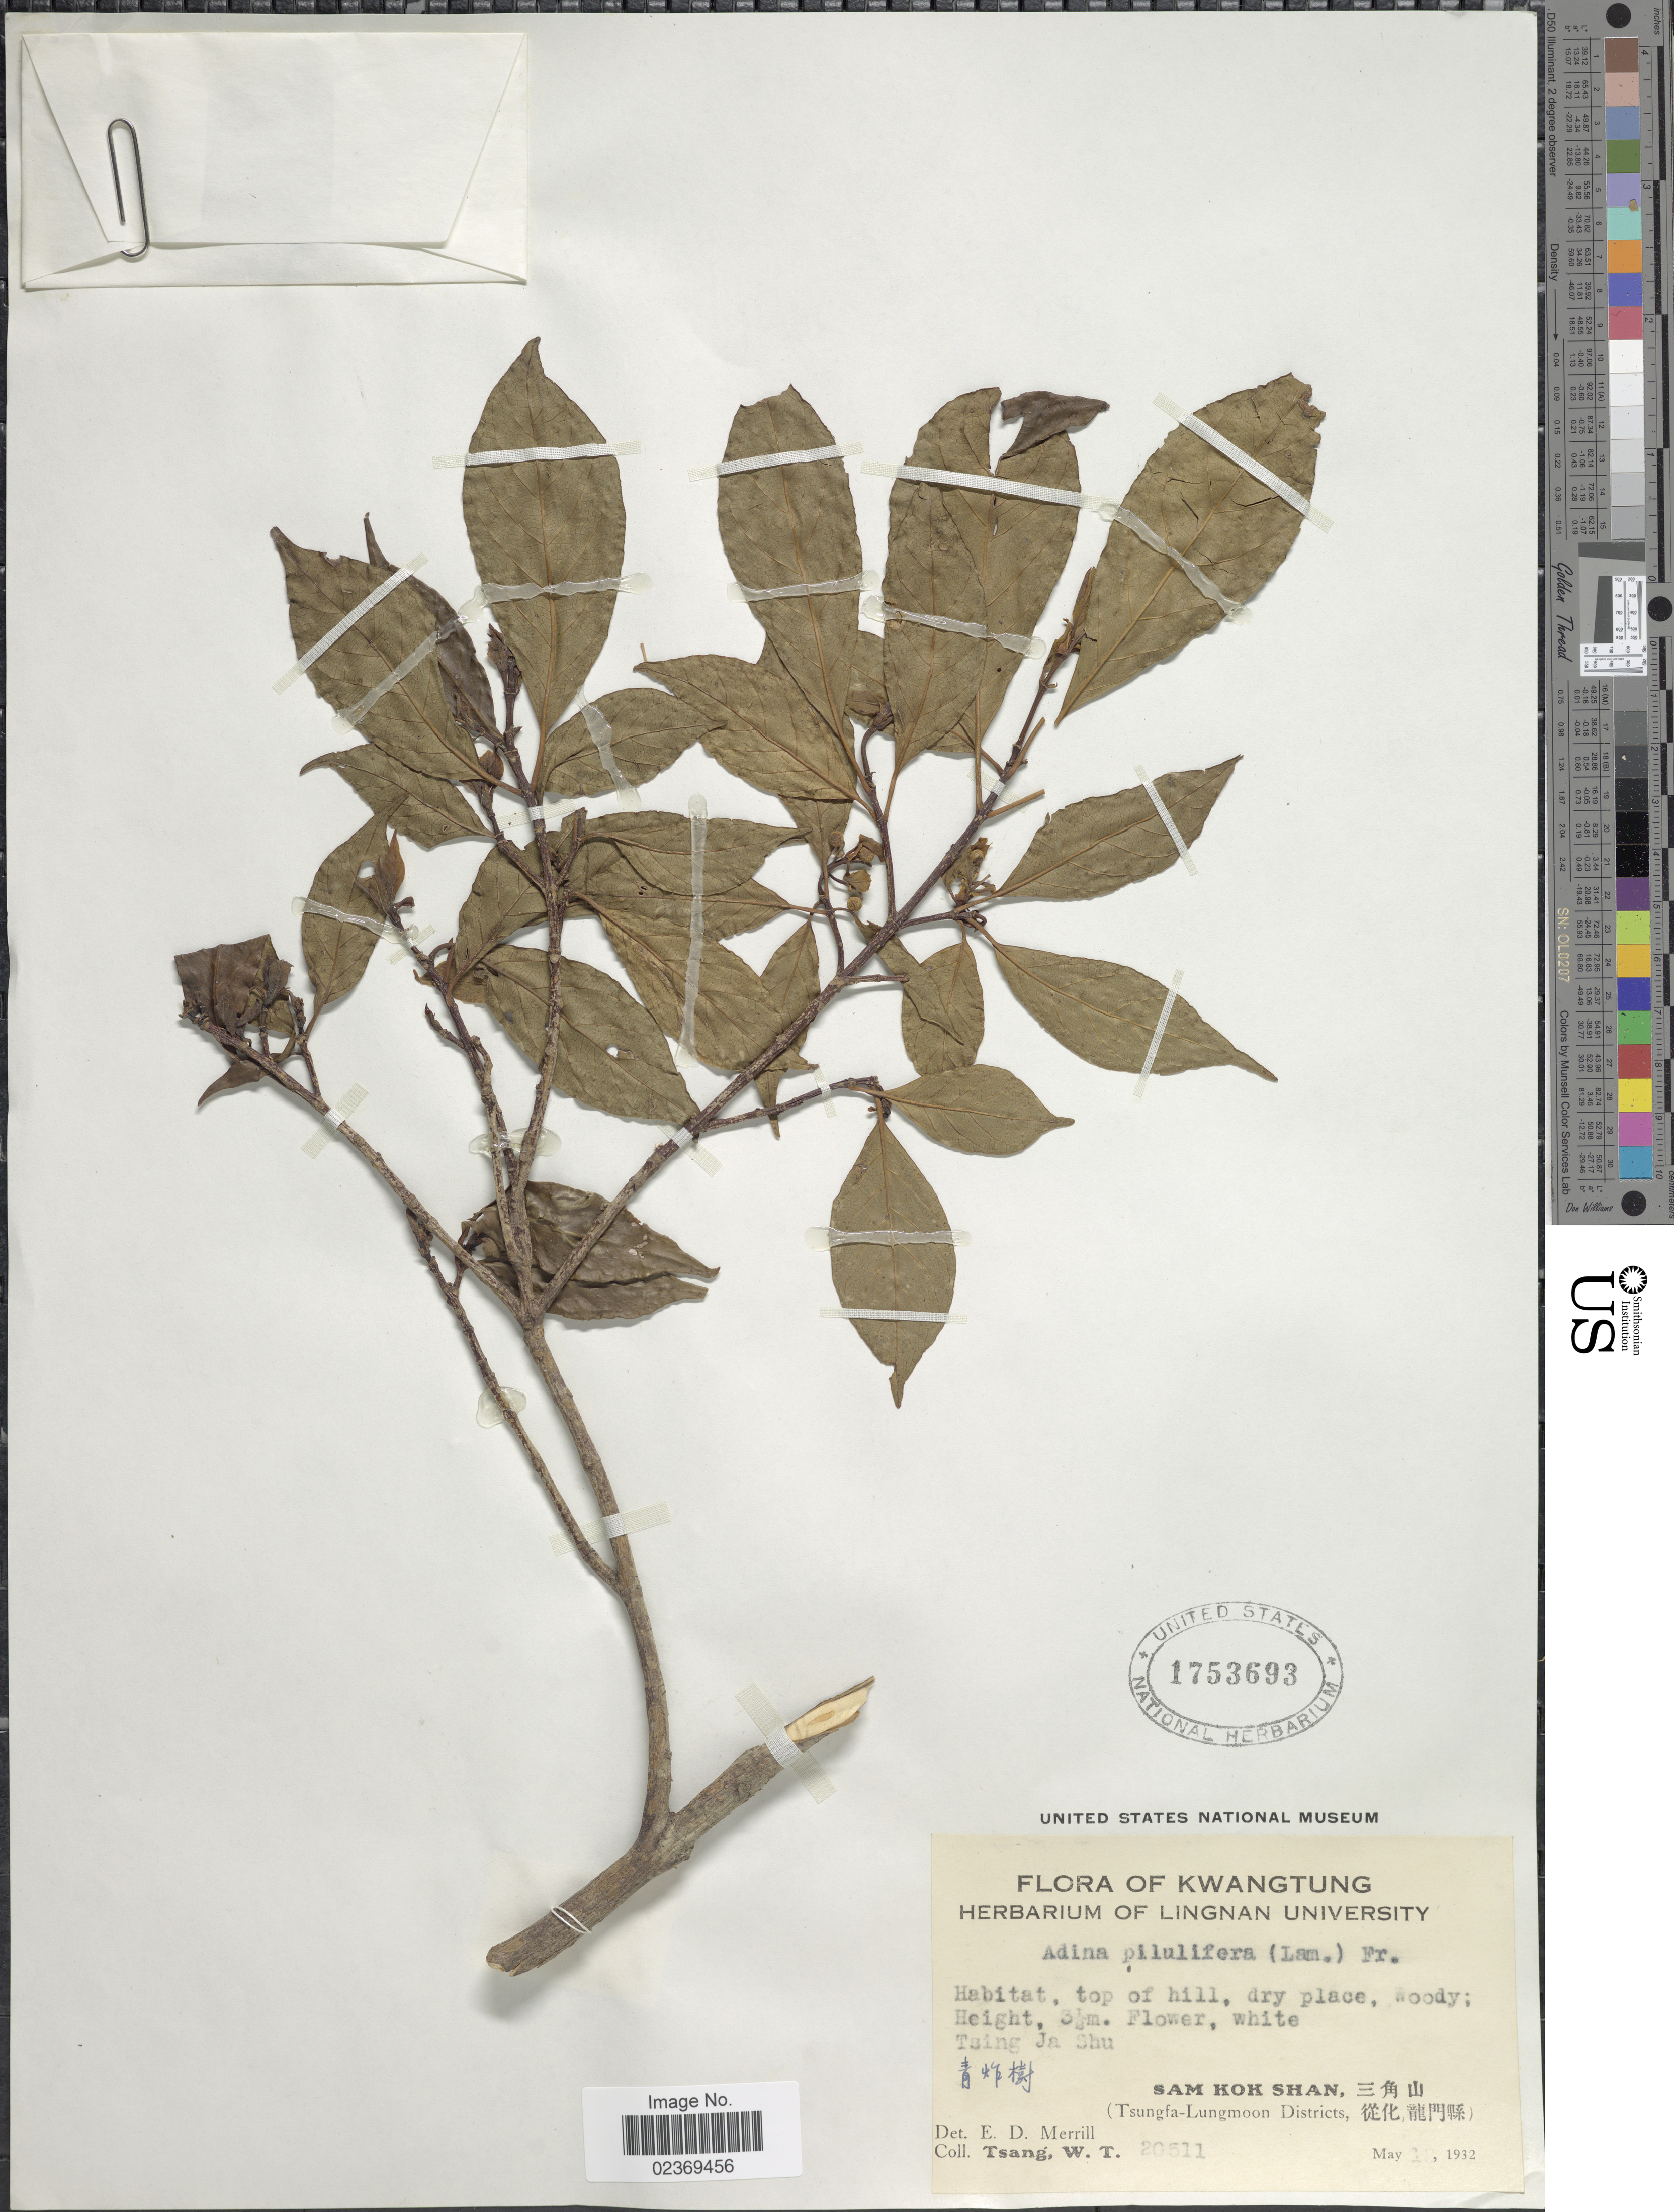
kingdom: Plantae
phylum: Tracheophyta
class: Magnoliopsida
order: Gentianales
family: Rubiaceae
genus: Adina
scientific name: Adina pilulifera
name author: (Lam.) Franch. & Drake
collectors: W. T. Tsang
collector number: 20511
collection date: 1932-05-18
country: China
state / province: Guangdong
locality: Kwangtung, top of hill, Tsing Ja Shu, Sam Kok Shan, (Tsungfa-Lungmoon Districts).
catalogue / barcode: US 1753693